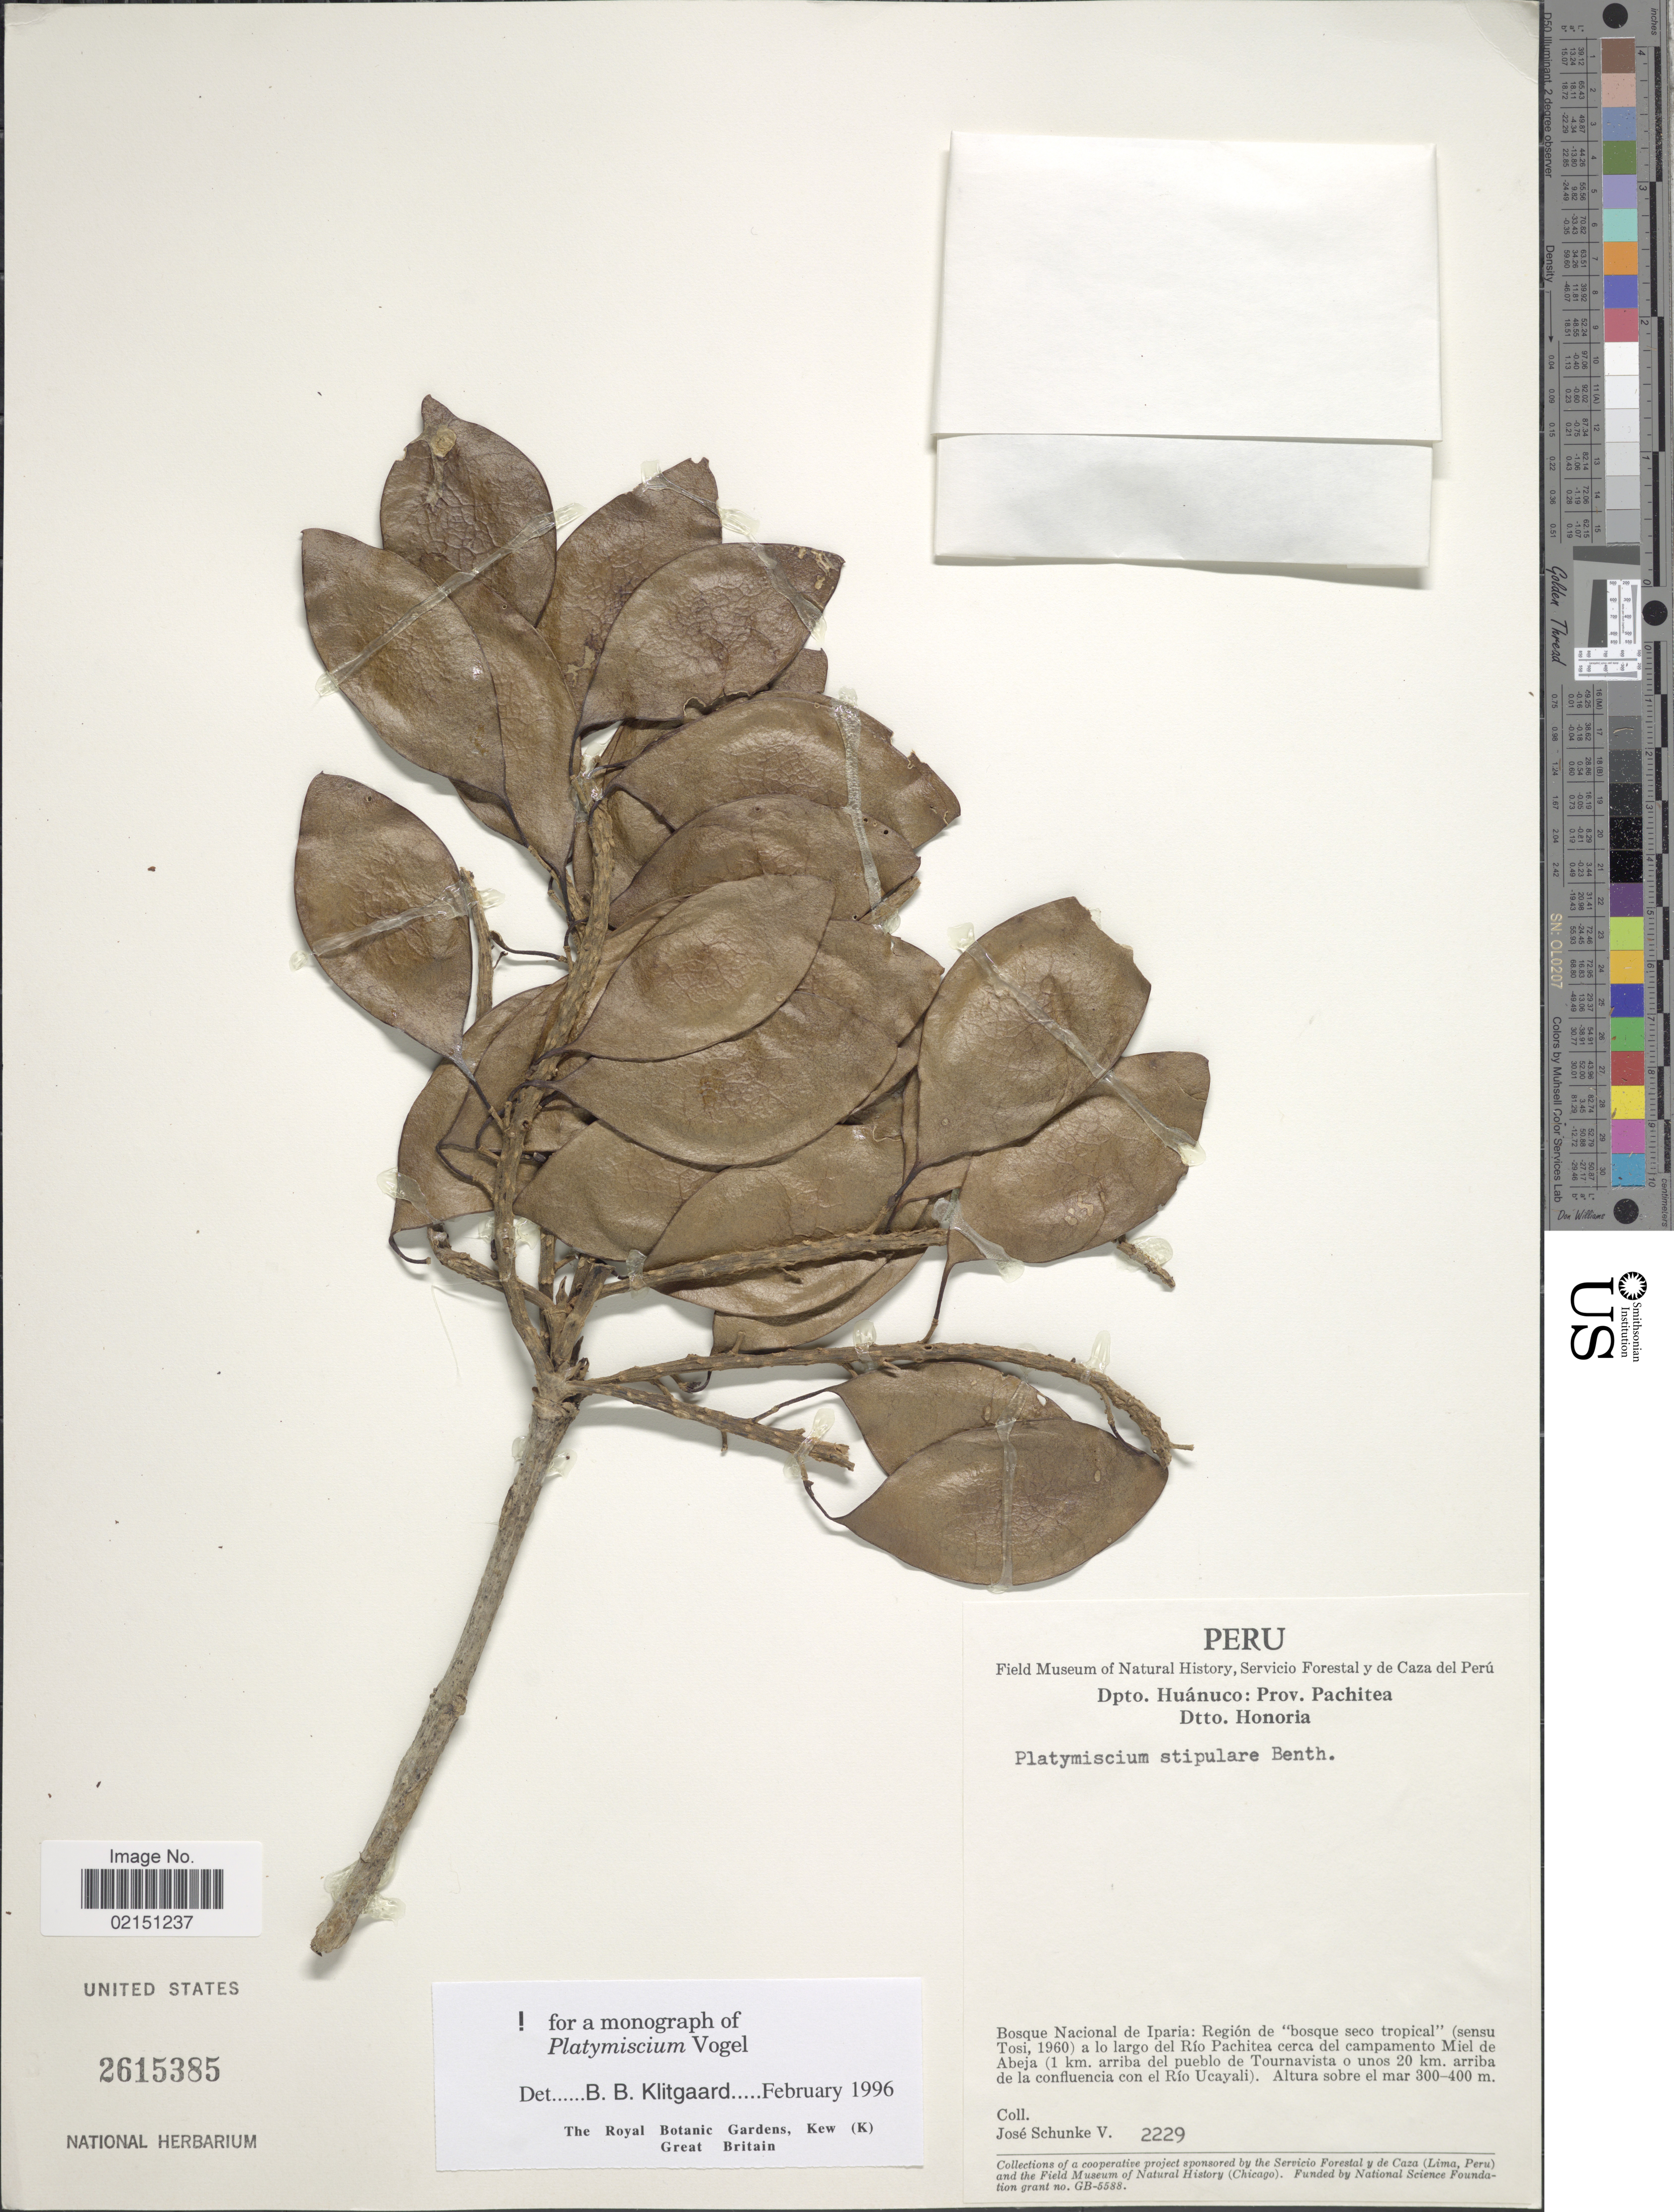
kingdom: Plantae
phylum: Tracheophyta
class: Magnoliopsida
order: Fabales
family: Fabaceae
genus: Platymiscium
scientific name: Platymiscium stipulare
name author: Benth.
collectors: J. Schunke Vigo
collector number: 2229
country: Peru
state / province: Huánuco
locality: Prov. Pachitea. Dtto. Honoria. Bosque Nacional de Iparia: Region de ""bosque seco tropical""a lo largo del Rio pachitea del campamento Miel de Abeja (1 km. arriba del pueblo de Tournavista o unos 20 km. arriba de la confluencia con el Rio Ucayali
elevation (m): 300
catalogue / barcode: US 2615385